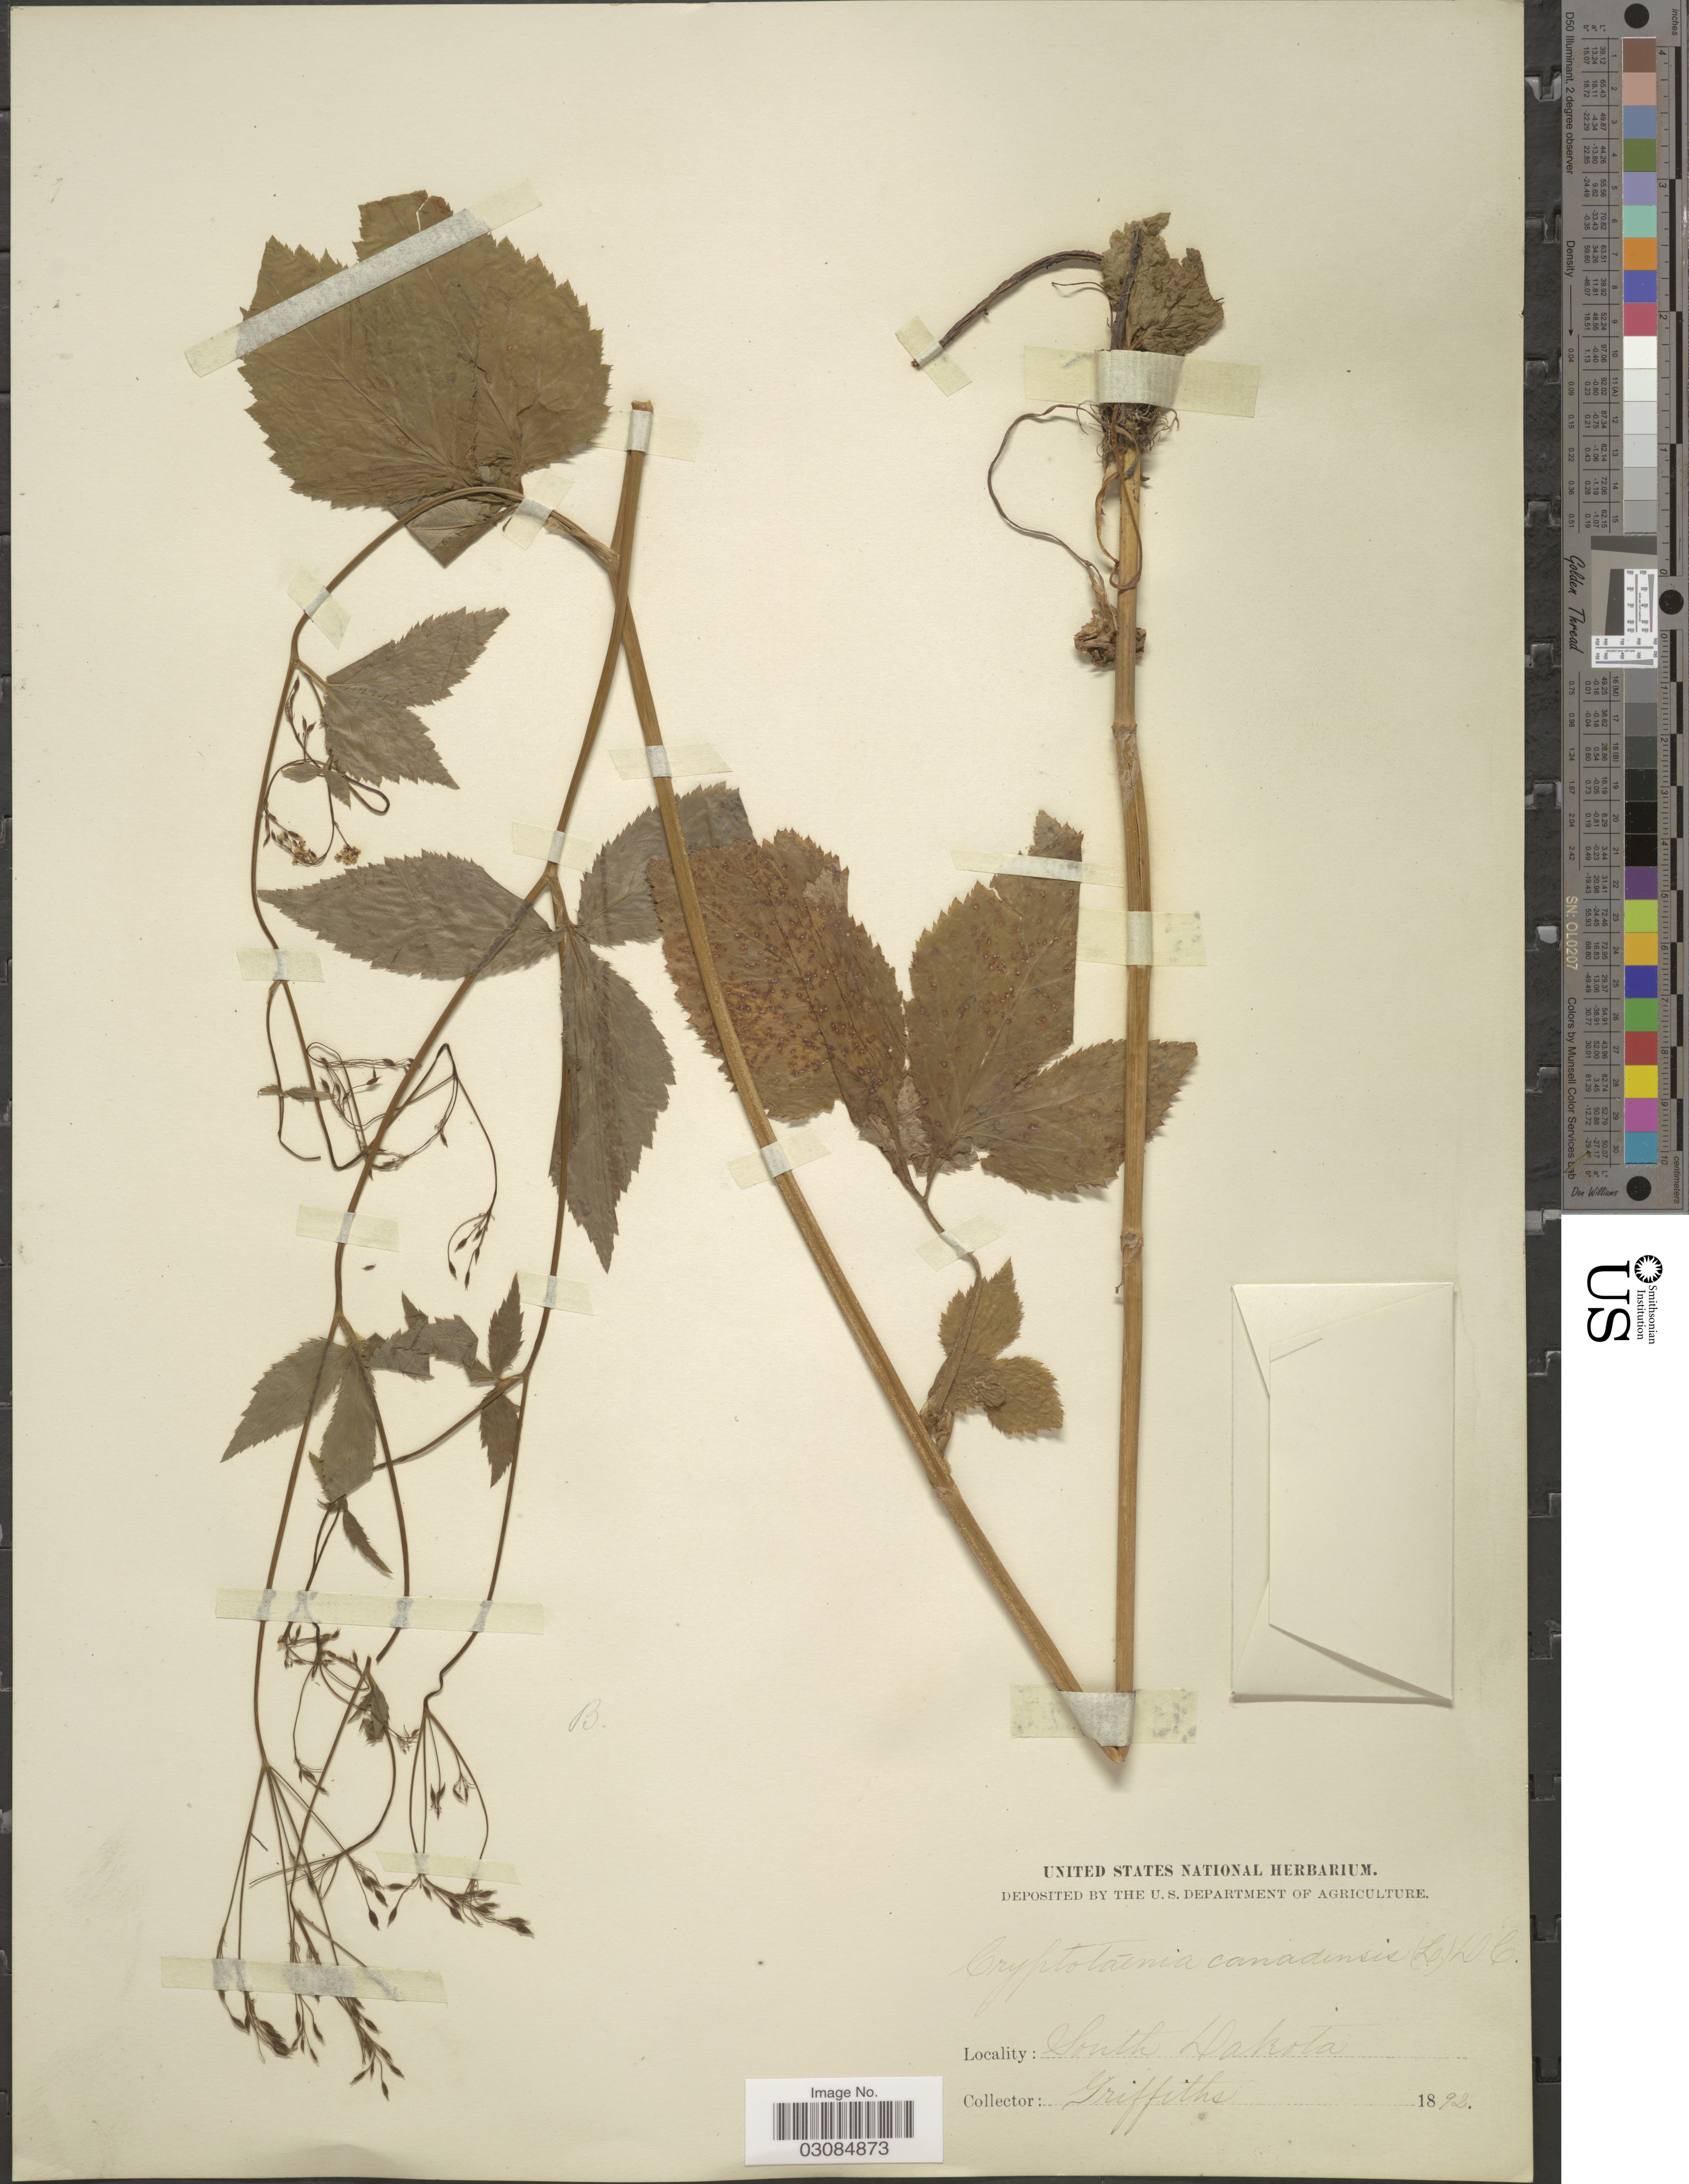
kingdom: Plantae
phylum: Tracheophyta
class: Magnoliopsida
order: Apiales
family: Apiaceae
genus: Cryptotaenia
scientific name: Cryptotaenia canadensis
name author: (L.) DC.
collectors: -- Griffiths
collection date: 1892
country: United States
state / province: South Dakota